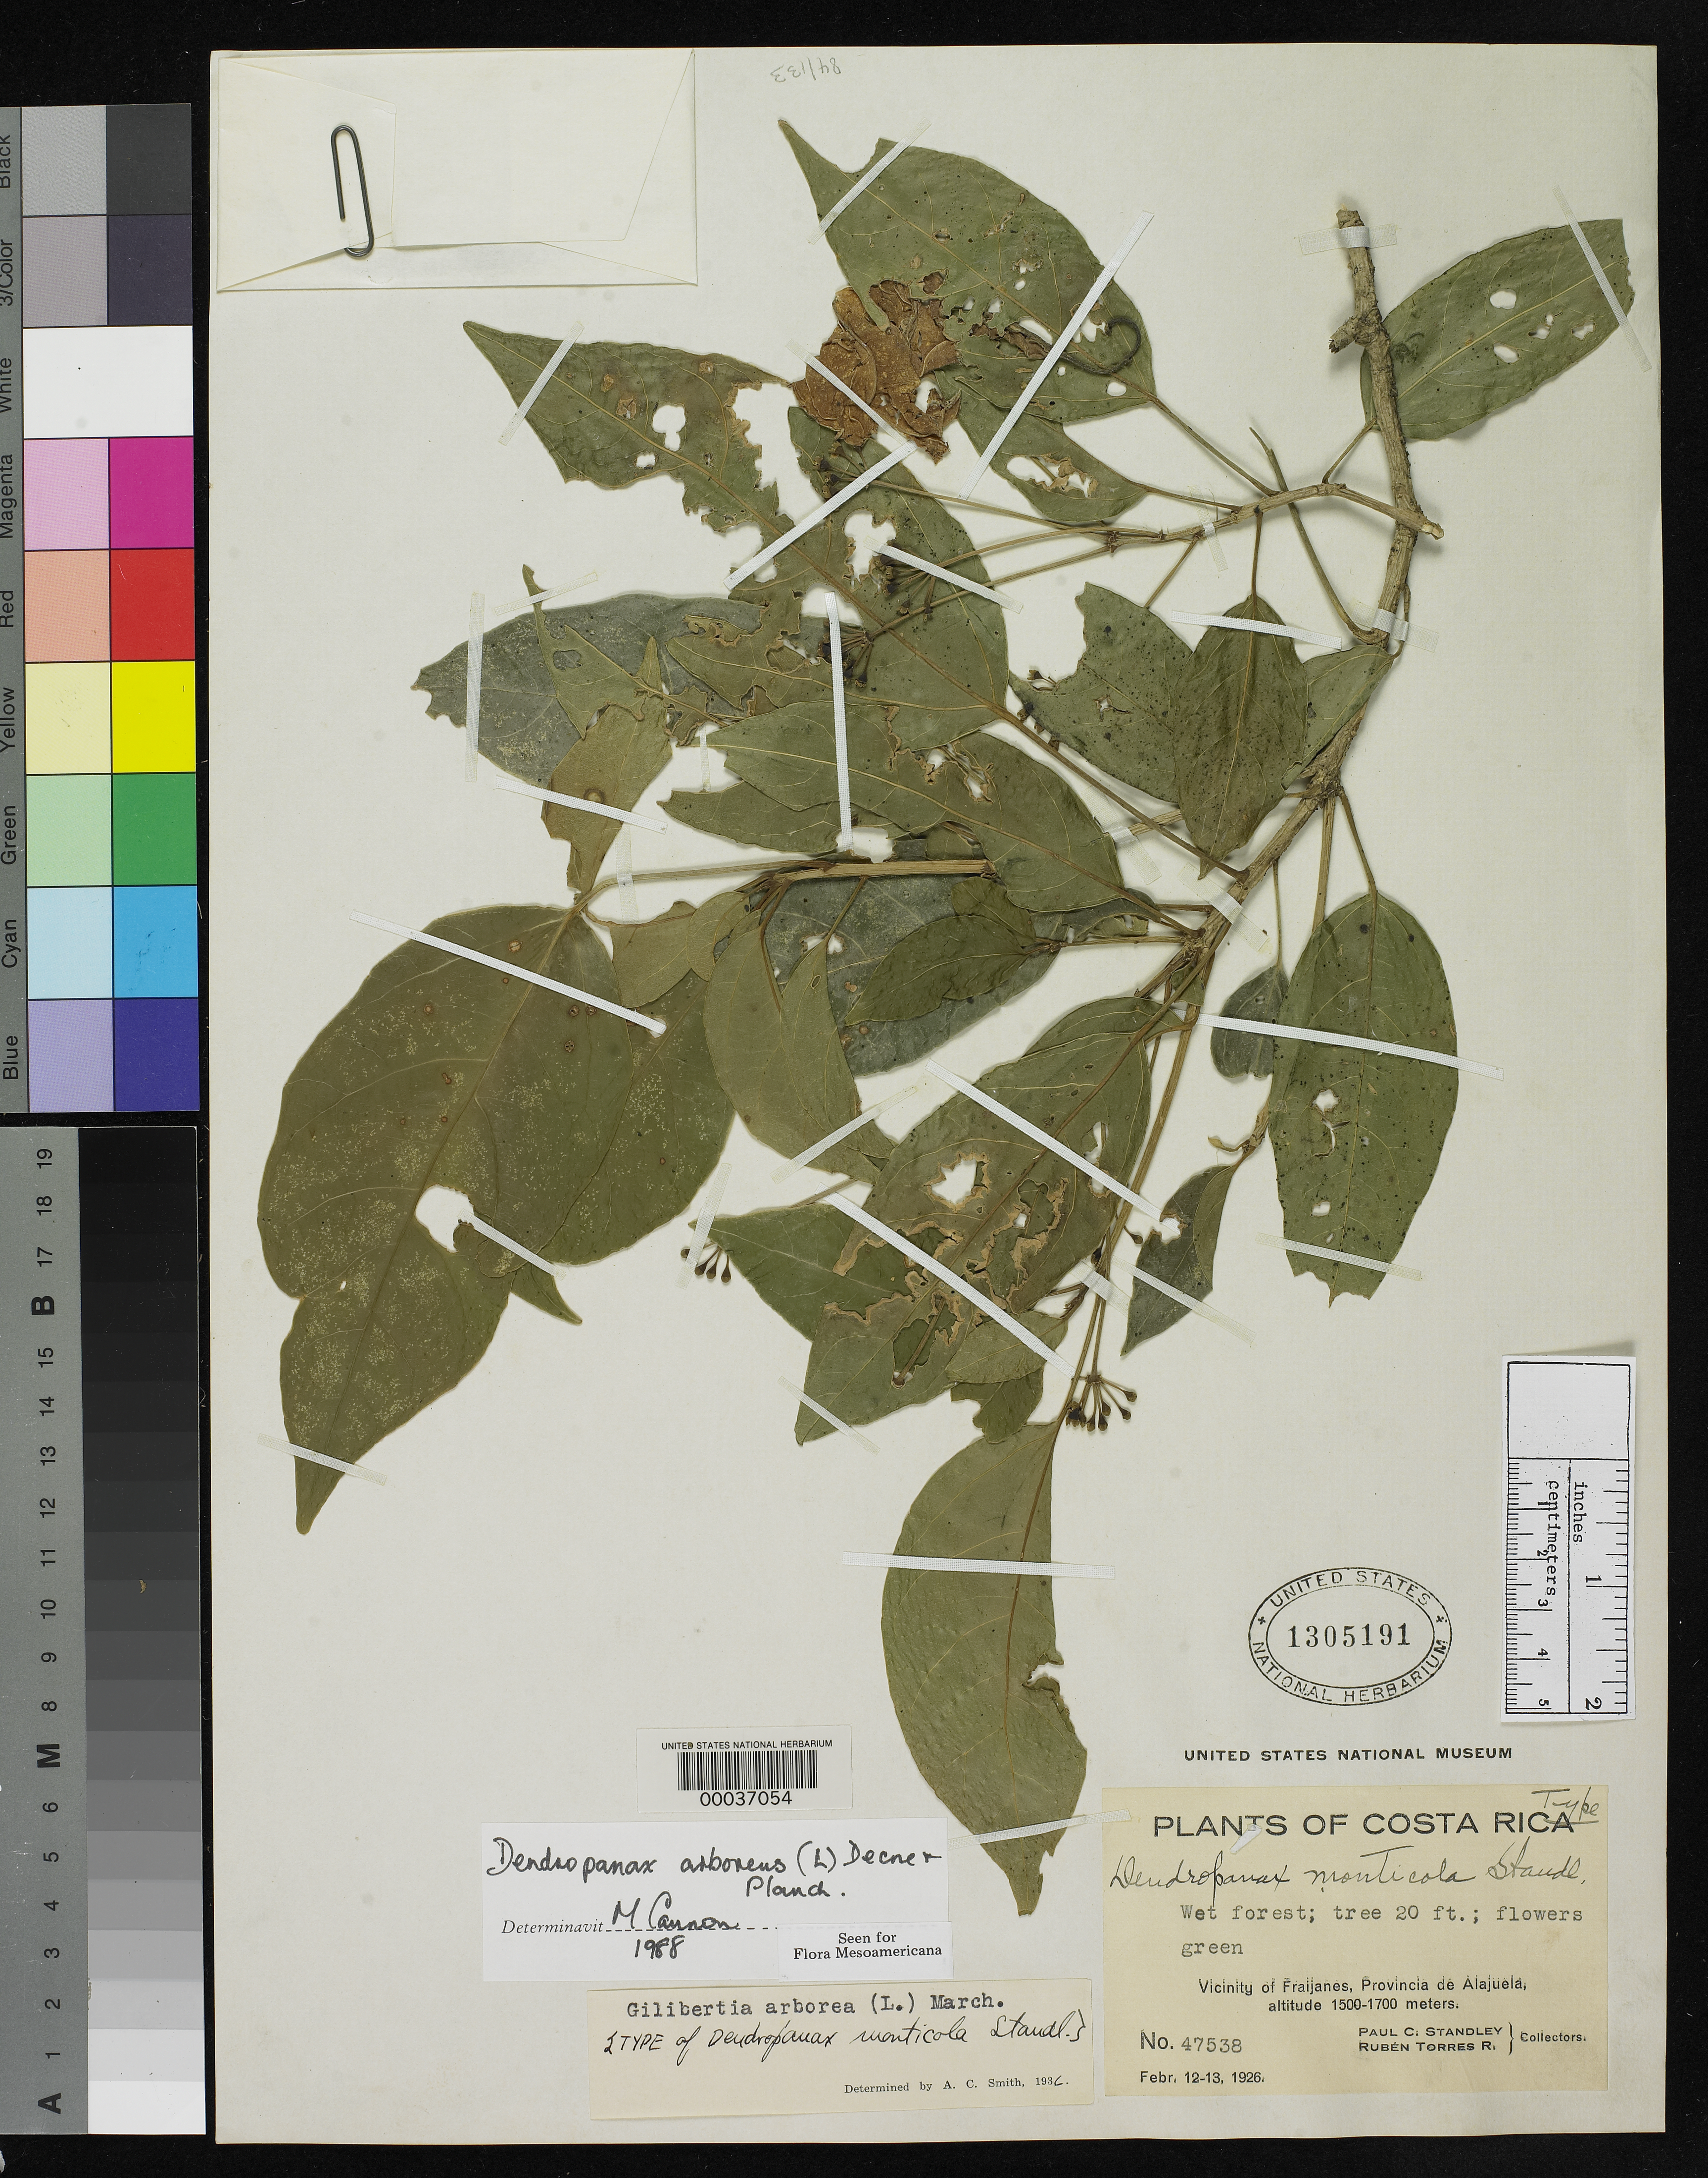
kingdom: Plantae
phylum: Tracheophyta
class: Magnoliopsida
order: Apiales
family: Araliaceae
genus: Dendropanax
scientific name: Dendropanax monticola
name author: Standl.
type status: Holotype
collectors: P. C. Standley & R. Torres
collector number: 47538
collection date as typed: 12 Feb 1926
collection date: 1926-02-12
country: Costa Rica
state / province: Alajuela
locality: Near Fraijanes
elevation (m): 1600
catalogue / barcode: US 1305191